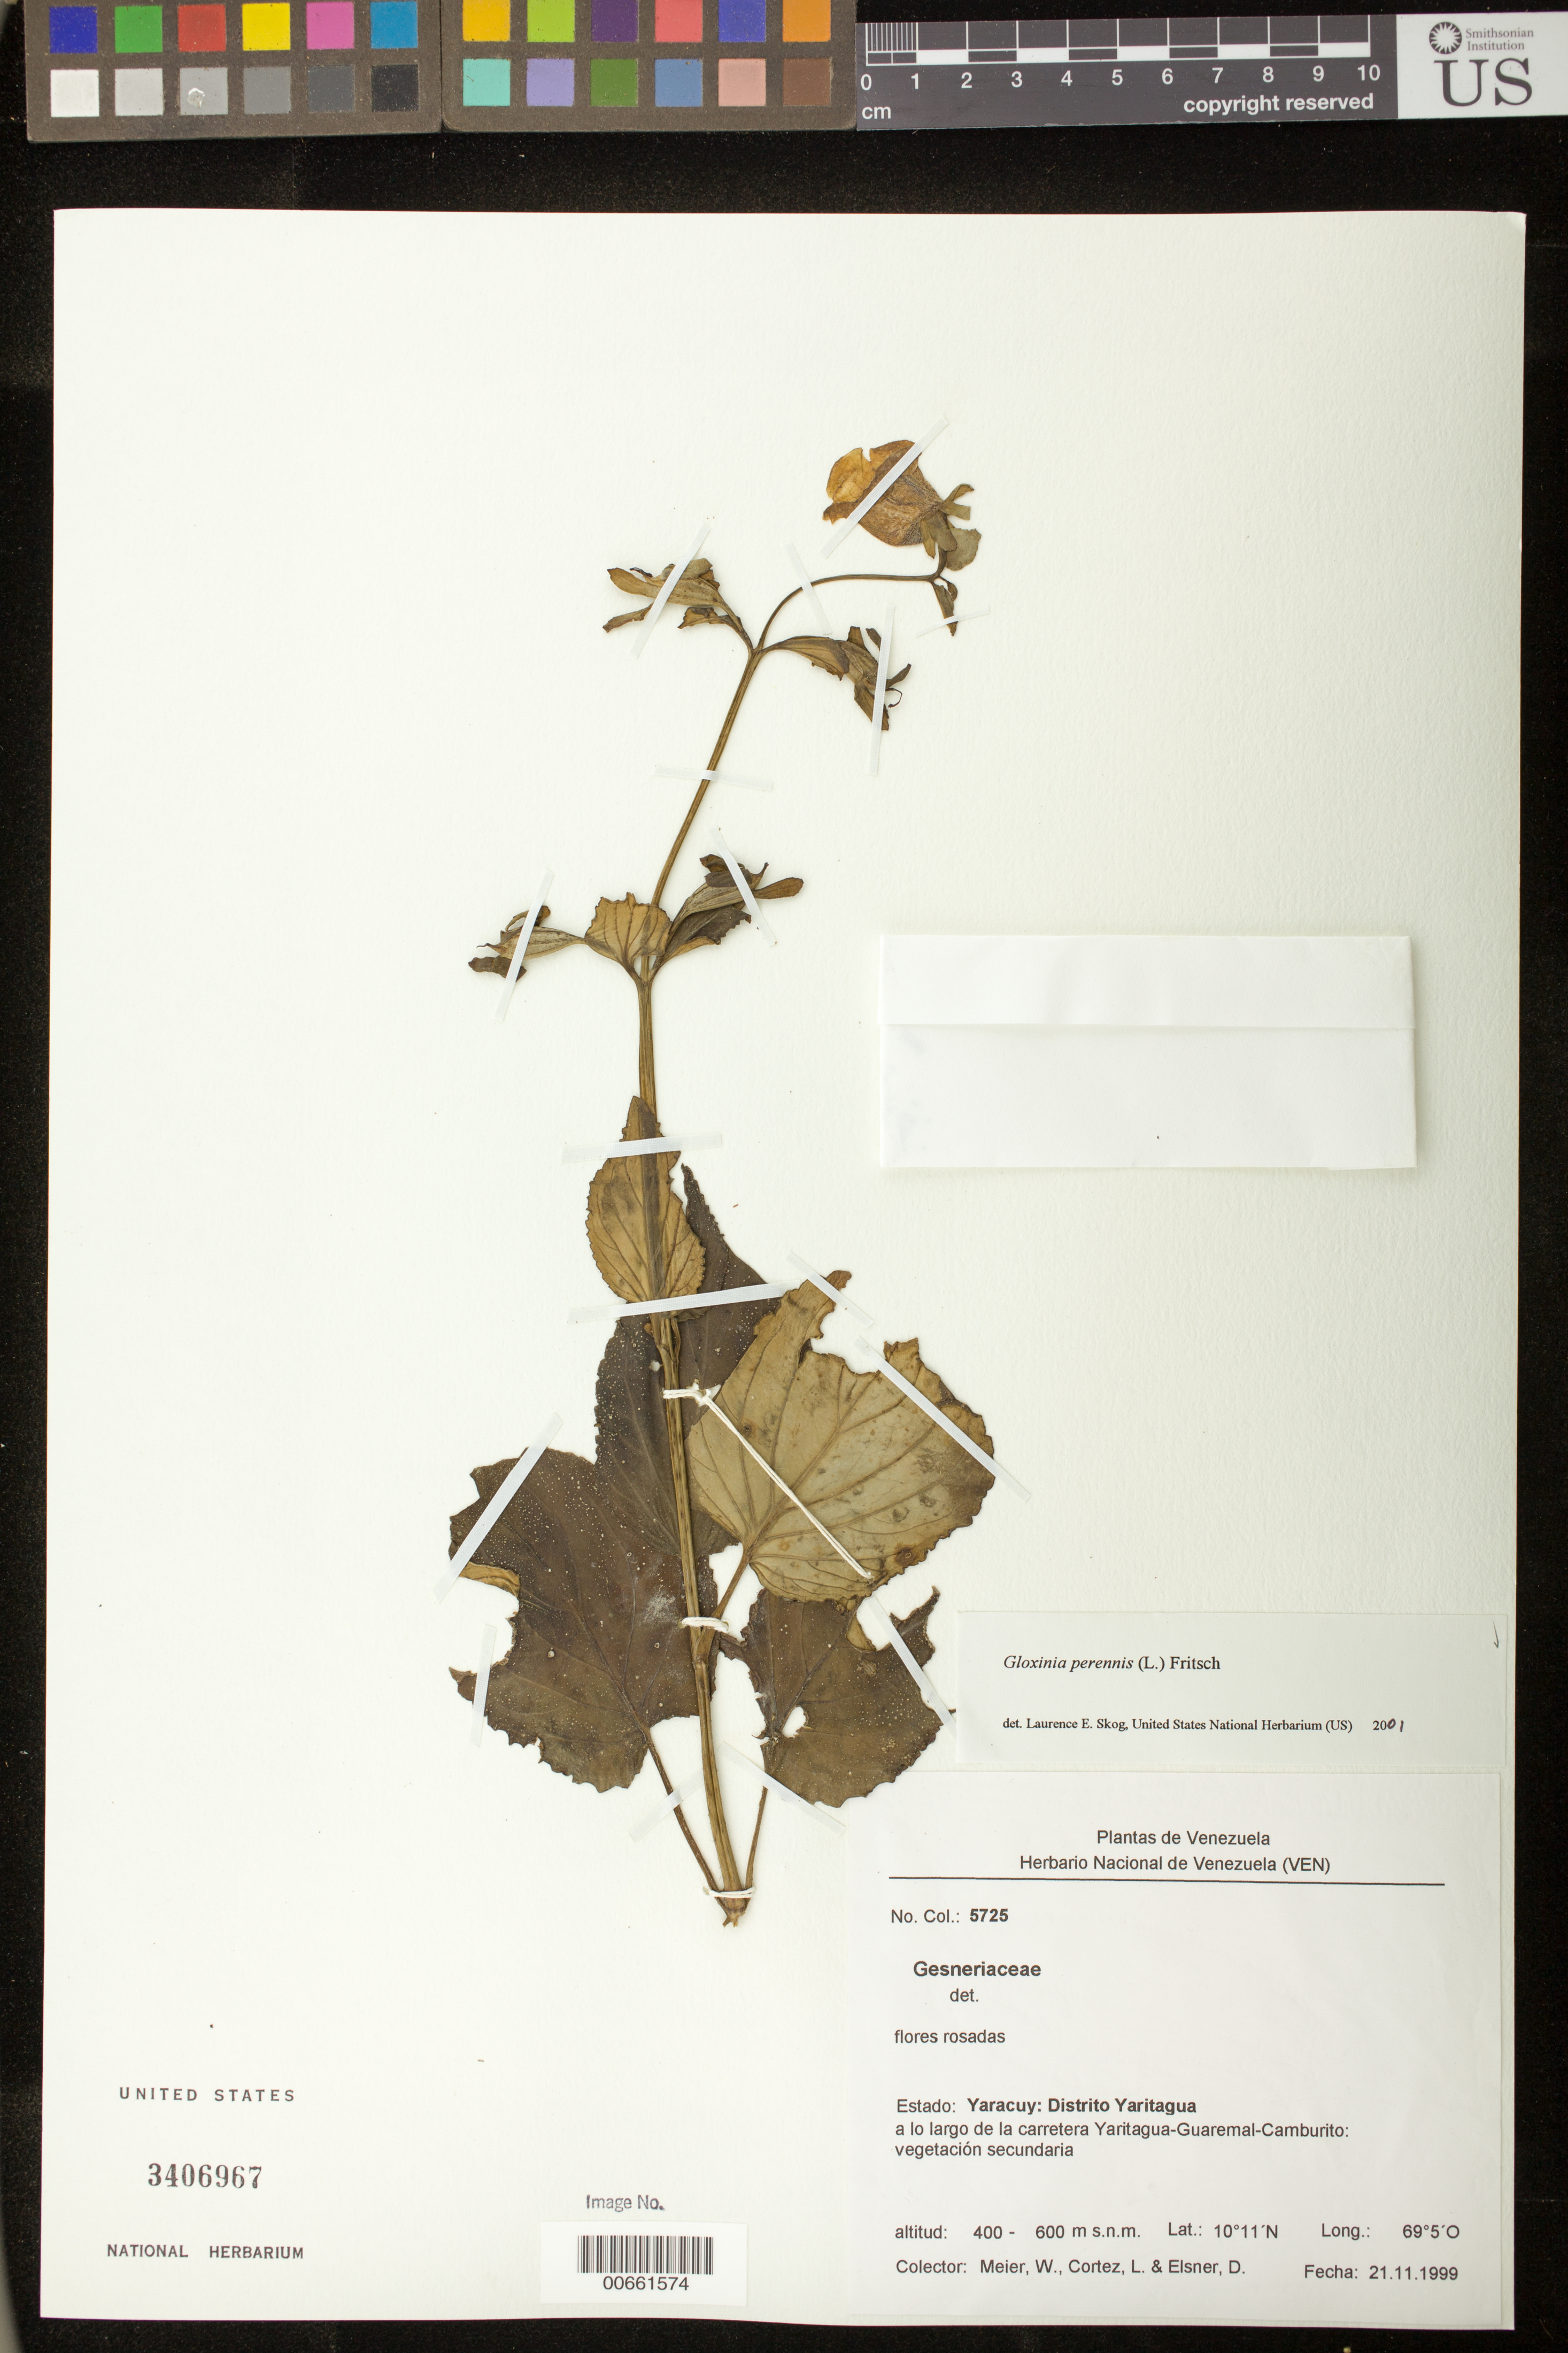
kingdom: Plantae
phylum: Tracheophyta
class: Magnoliopsida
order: Lamiales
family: Gesneriaceae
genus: Gloxinia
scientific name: Gloxinia perennis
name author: (L.) Fritsch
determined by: Skog, Laurence E.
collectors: W. Meier, L. Cortéz & D. Elsner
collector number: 5725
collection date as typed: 21 Nov 1999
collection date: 1999-11-21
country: Venezuela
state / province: Yaracuy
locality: Distrito Yaritagua; a lo largo de la carretera Yaritagua-Guaremal-Camburito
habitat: Vegetación secundaria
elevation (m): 400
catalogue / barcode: US 3406967